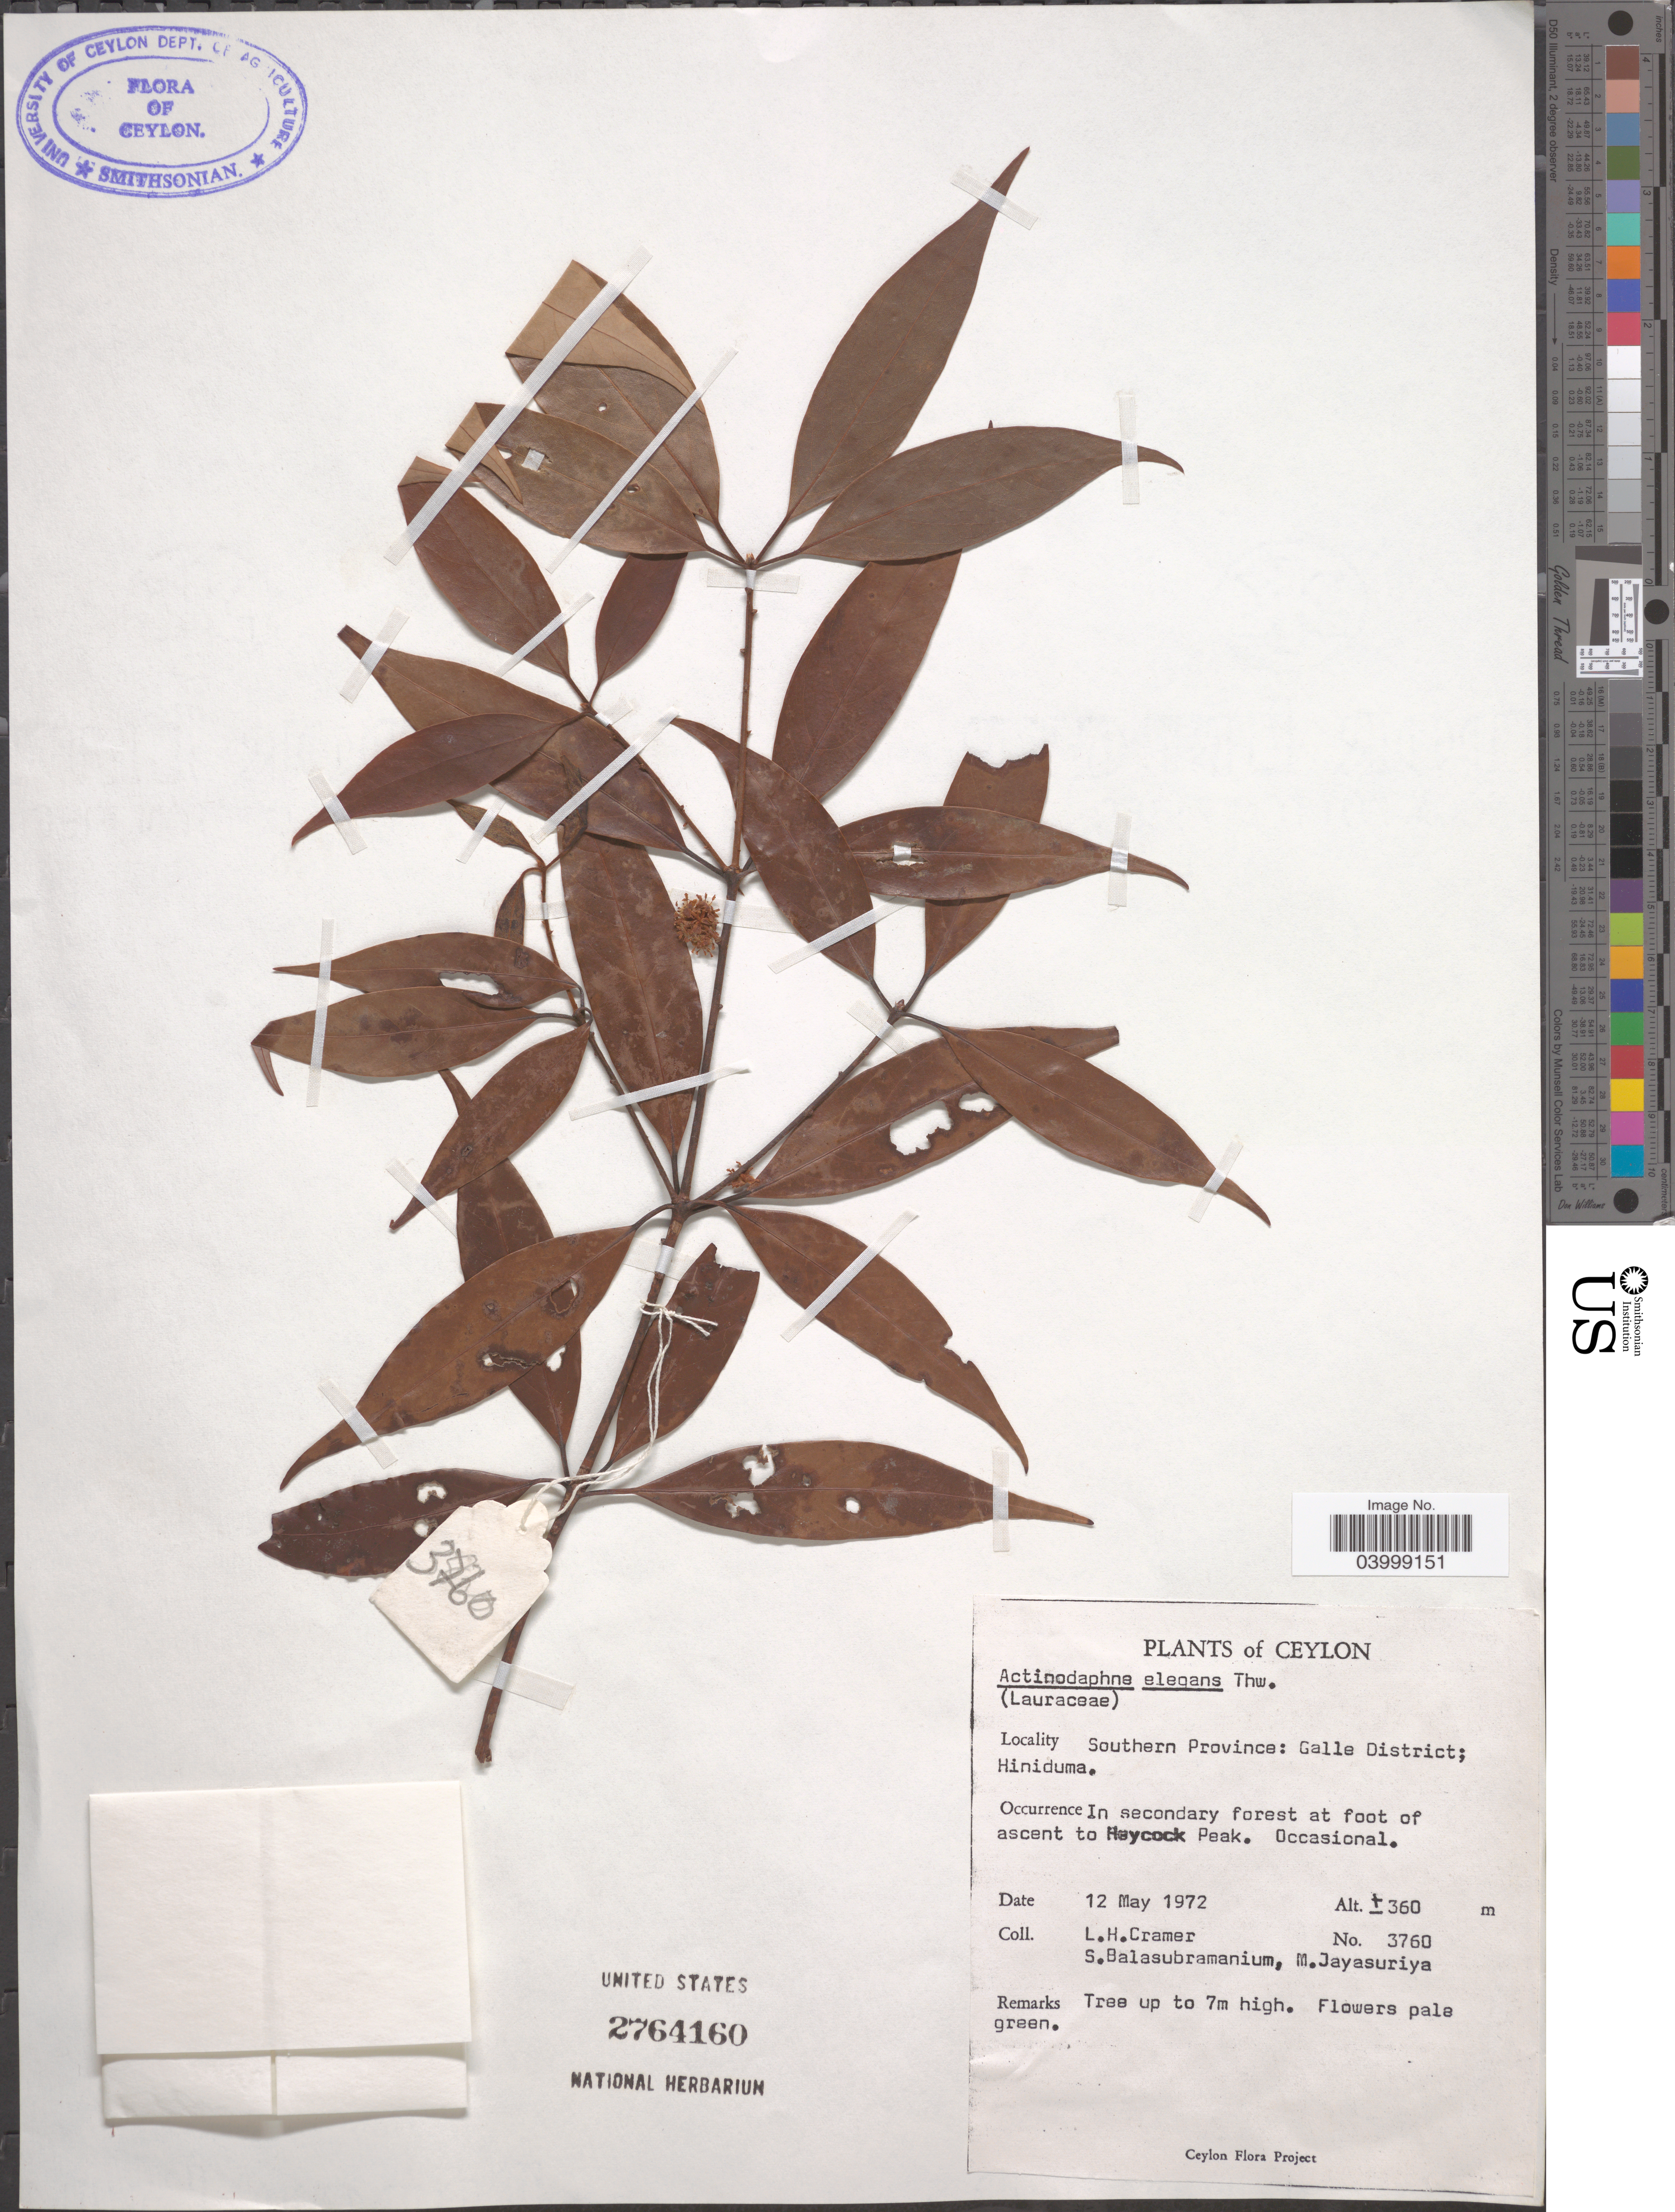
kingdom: Plantae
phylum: Tracheophyta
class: Magnoliopsida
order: Laurales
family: Lauraceae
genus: Actinodaphne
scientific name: Actinodaphne elegans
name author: Thwaites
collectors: L. H. Cramer, S. Balasubramanium & M. Jayasuriya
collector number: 3760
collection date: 1972-05-12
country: Sri Lanka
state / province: Southern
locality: Ceylon. Southern Province:Galle District; Hiniduma. In secondary forest at foot of ascent to Haycock Peak.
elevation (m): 360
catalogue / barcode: US 2764160